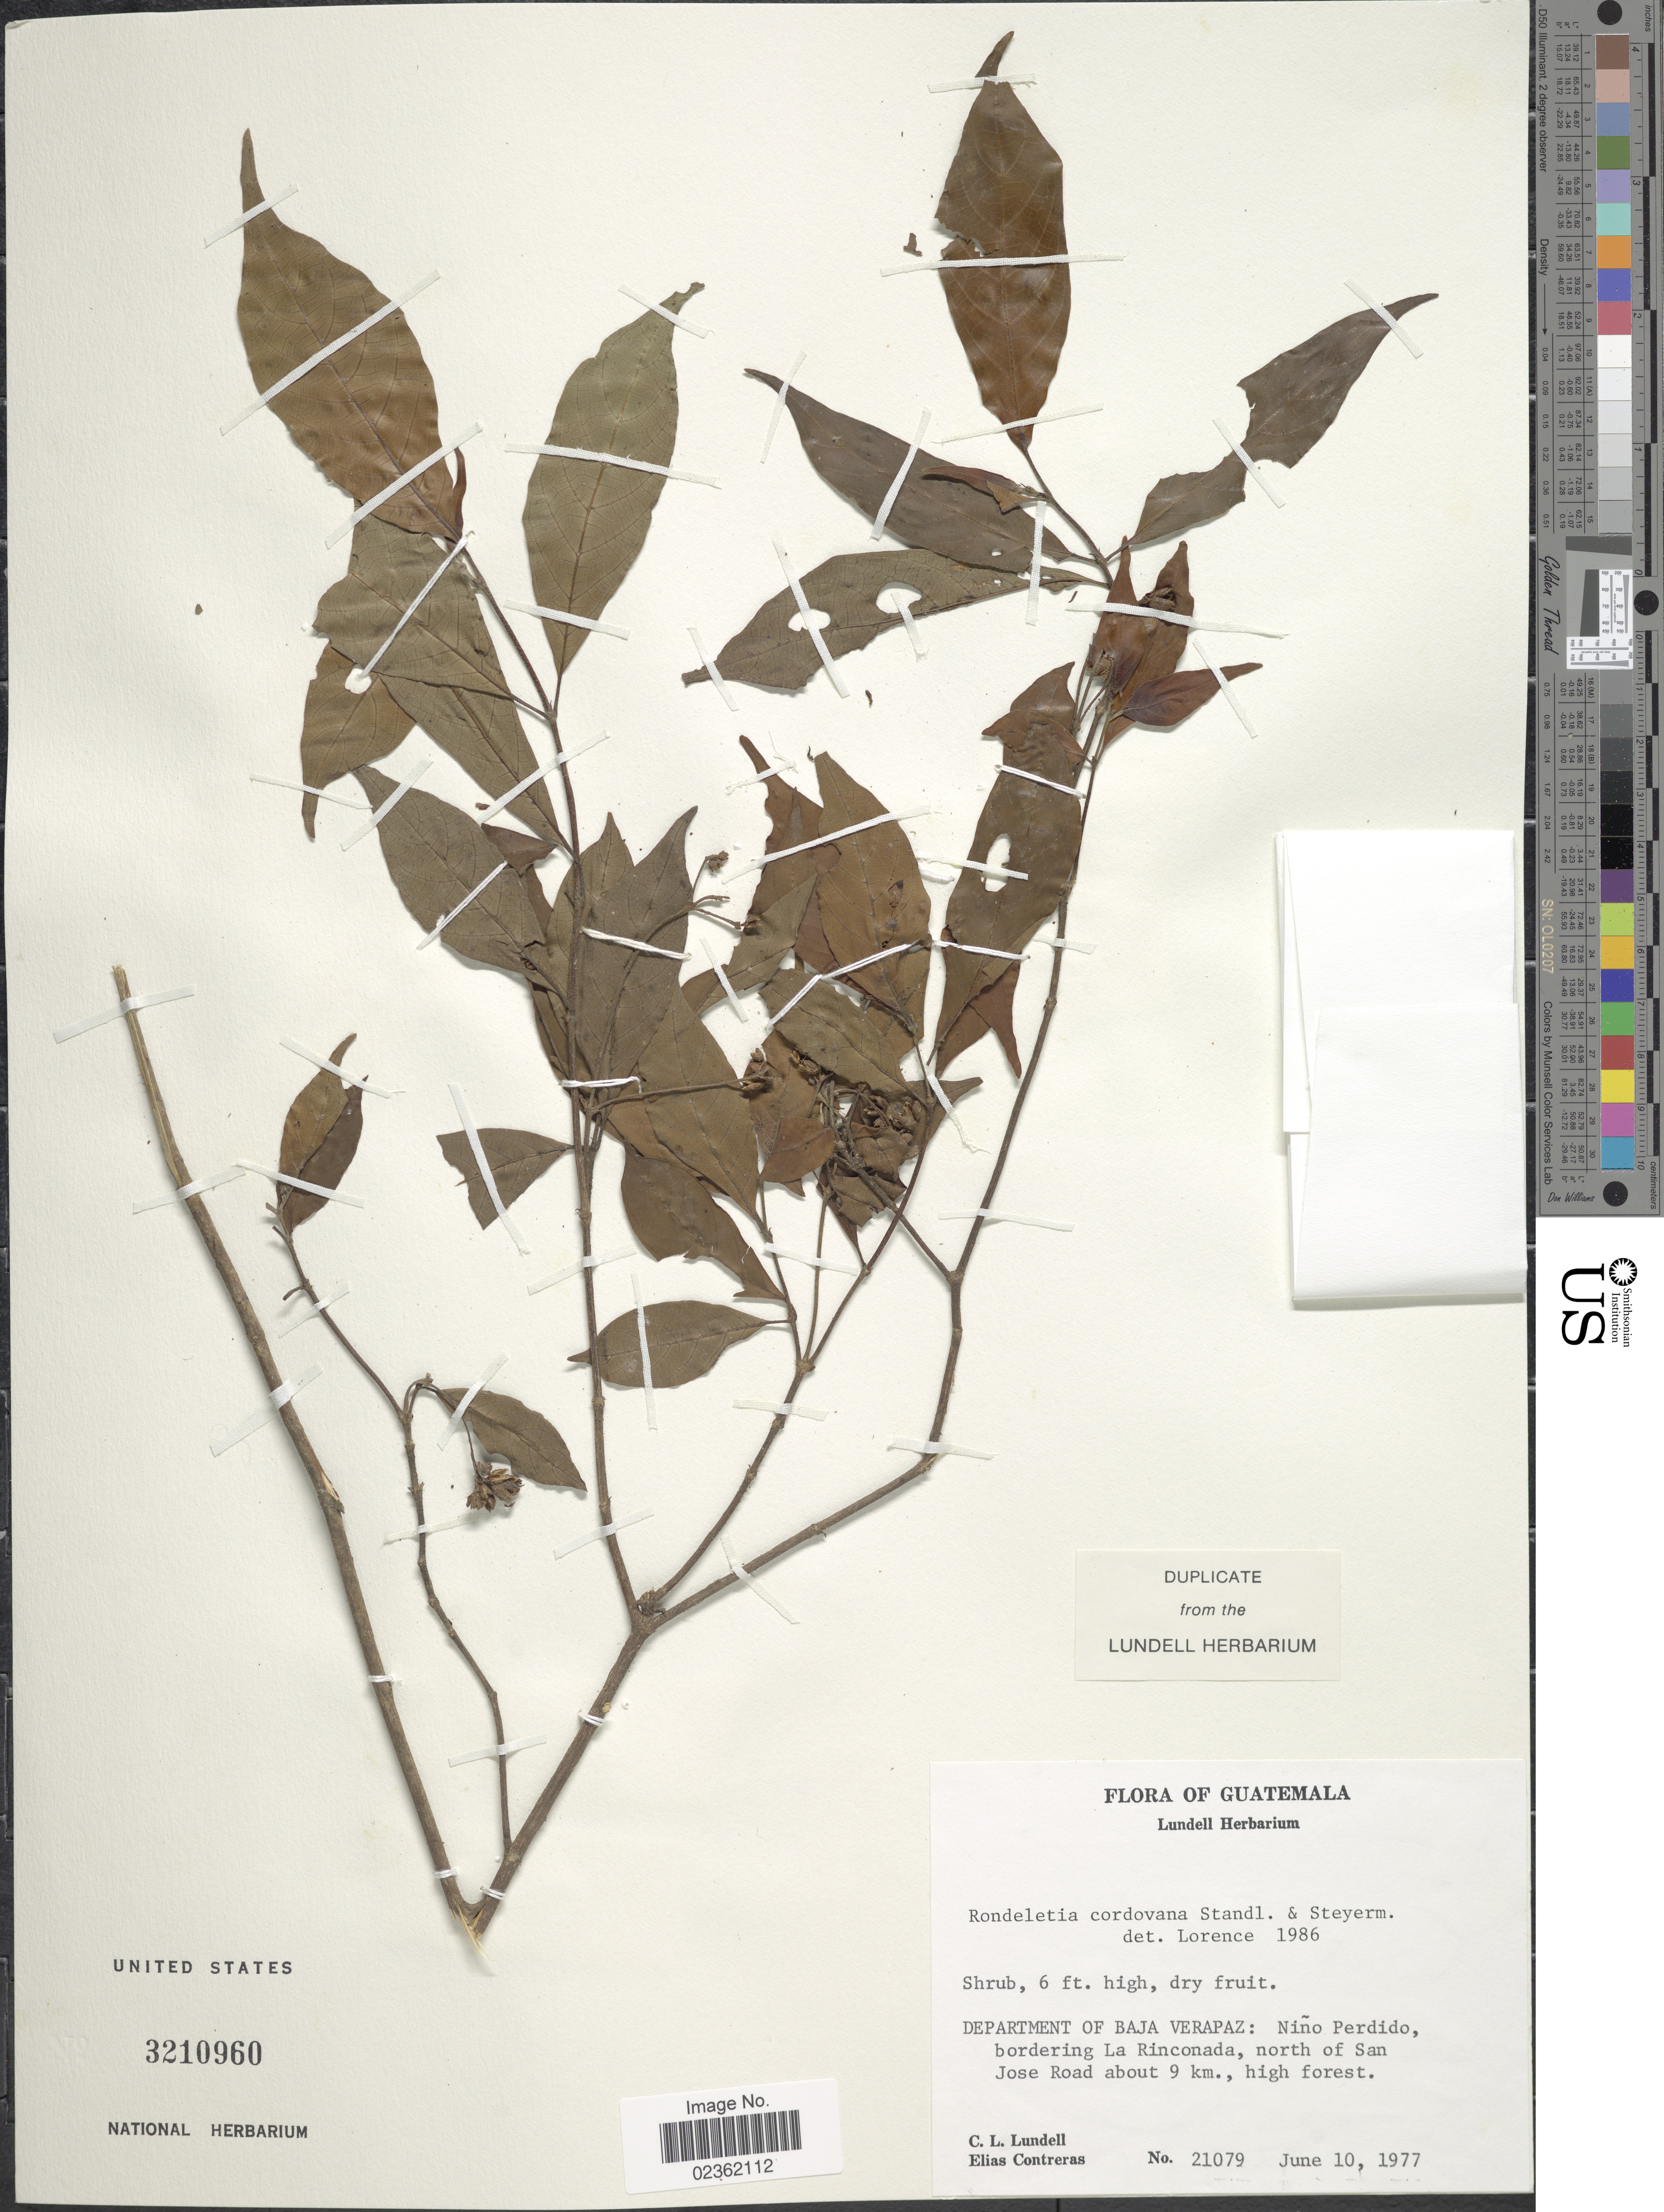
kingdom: Plantae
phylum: Tracheophyta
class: Magnoliopsida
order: Gentianales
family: Rubiaceae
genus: Rondeletia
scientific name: Rondeletia cordovana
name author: Standl. & Steyerm.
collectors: C. L. Lundell & E. Contreras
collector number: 21079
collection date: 1977-06-10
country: Guatemala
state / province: Baja Verapaz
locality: Nino Perdido, bordering La Rinconada, north of San Jose Road about 9 km.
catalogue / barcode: US 3210960